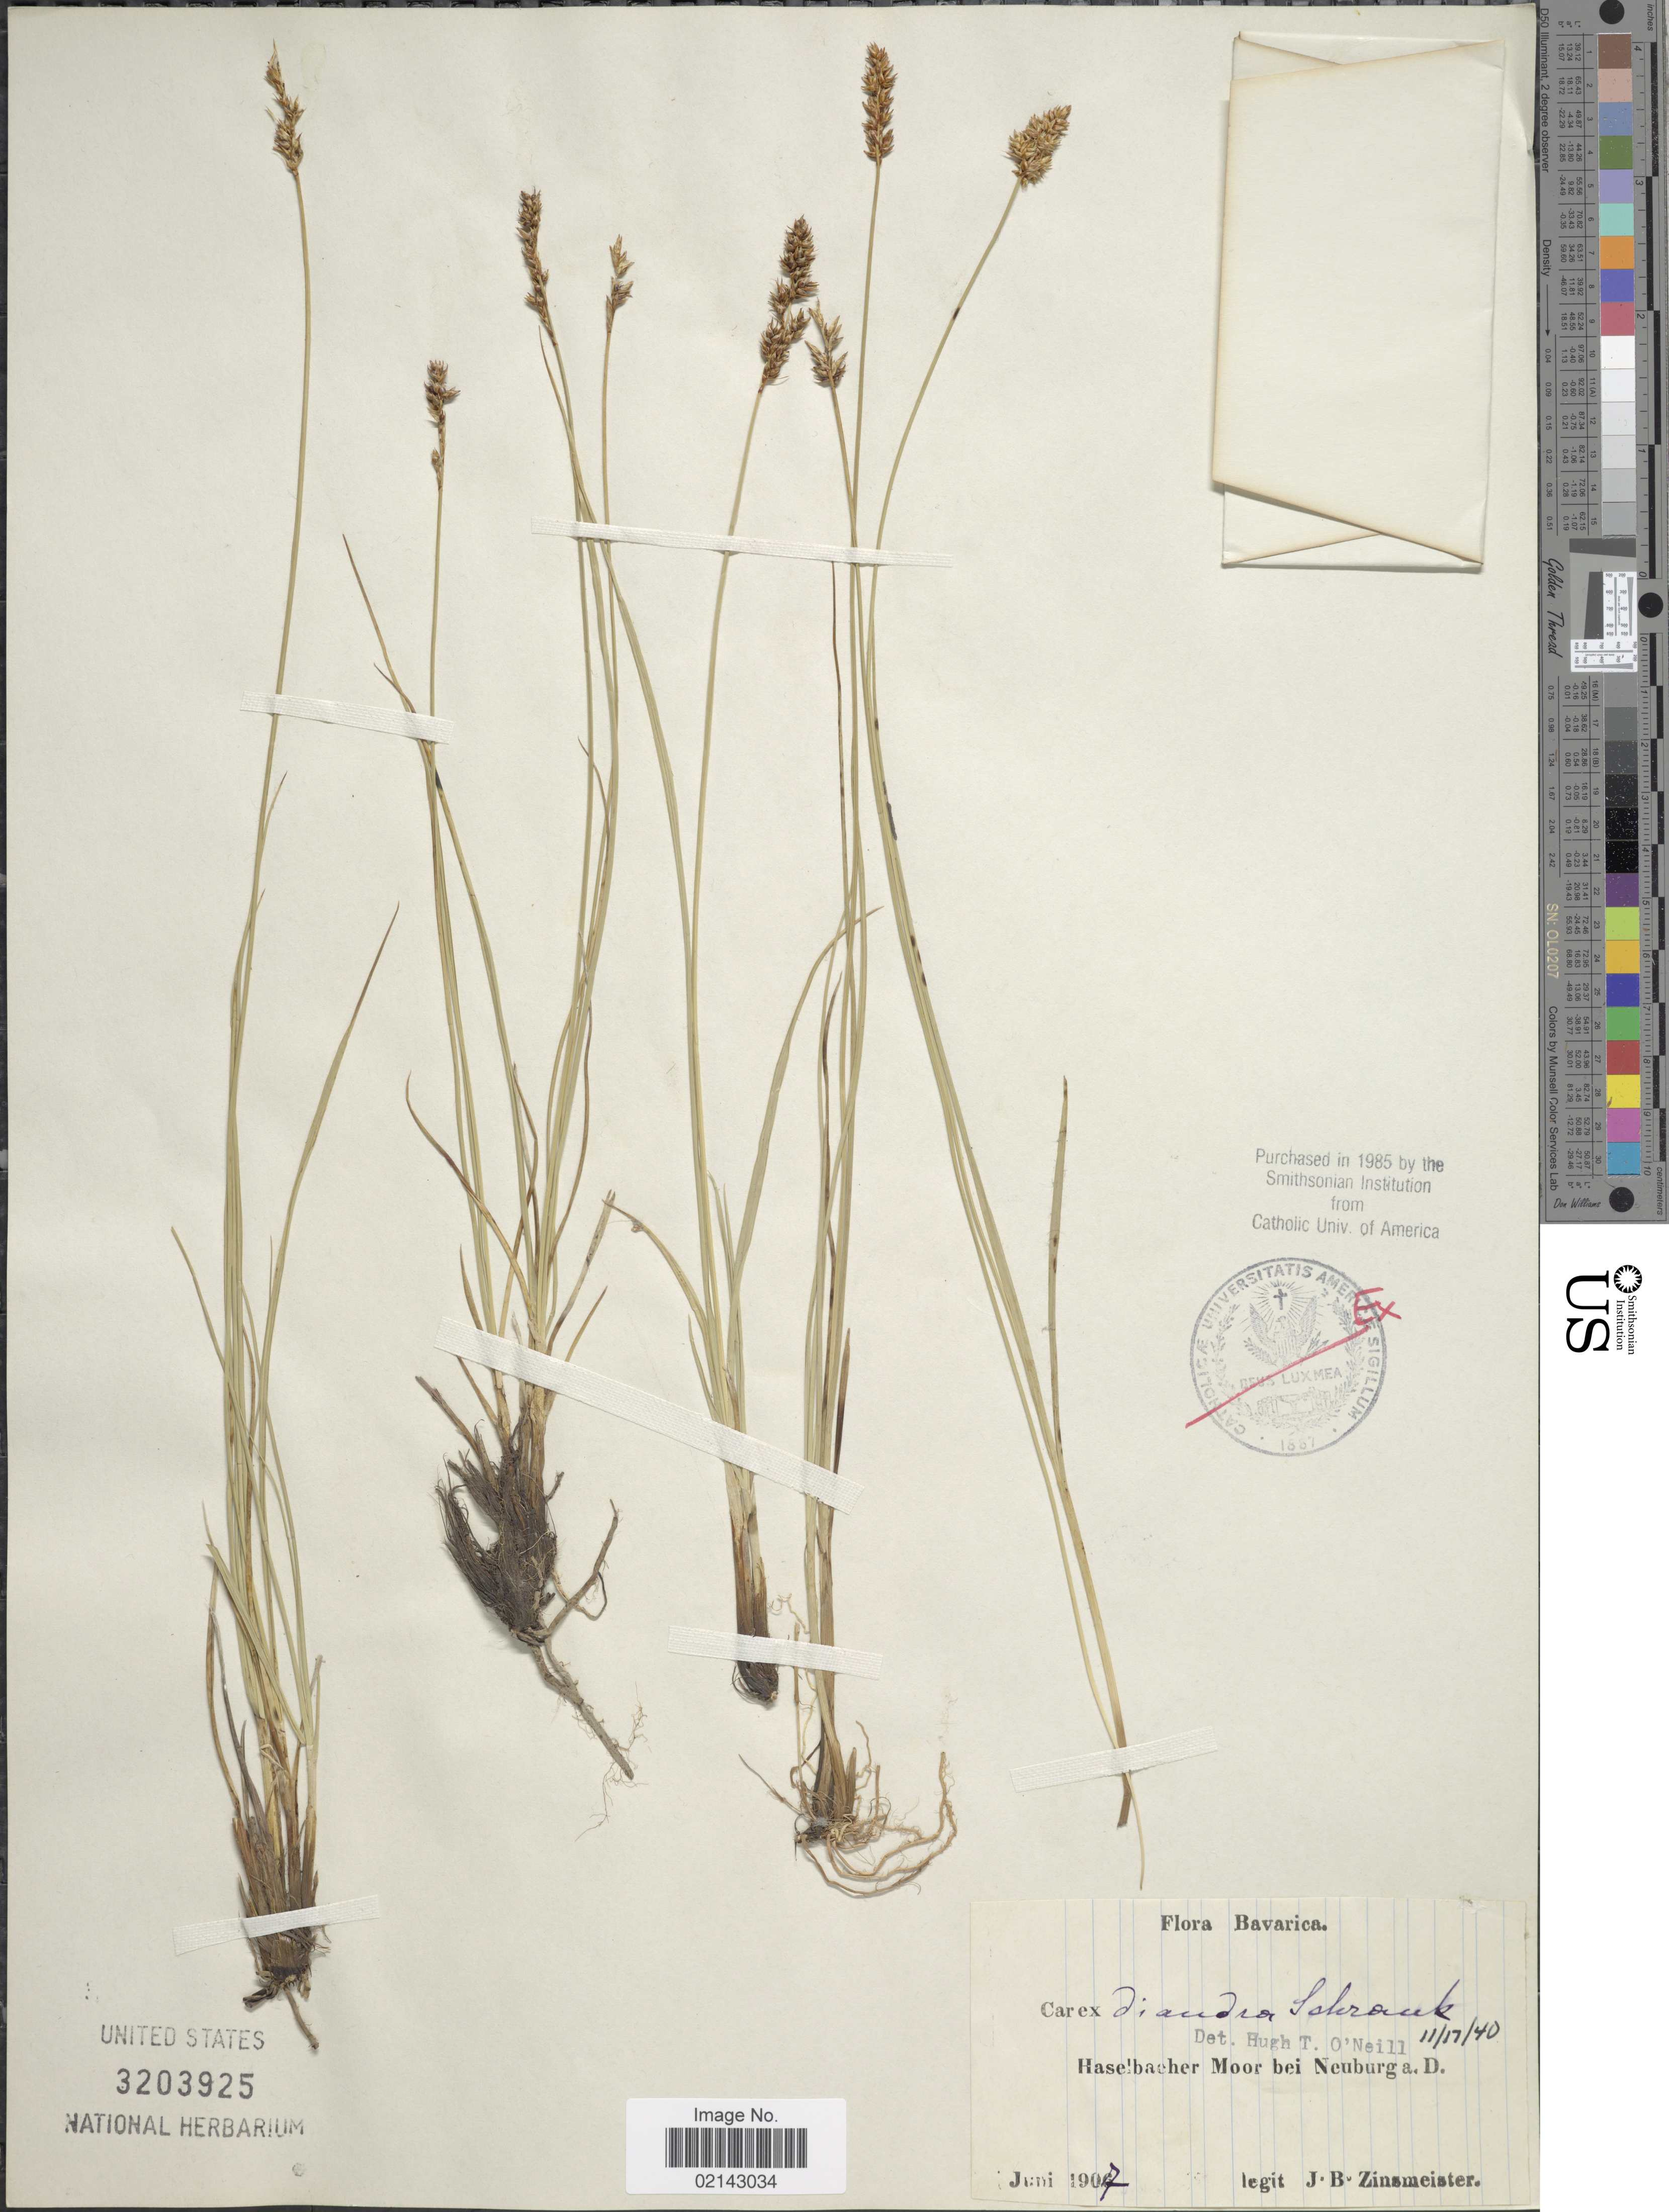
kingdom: Plantae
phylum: Tracheophyta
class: Liliopsida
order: Poales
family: Cyperaceae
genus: Carex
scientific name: Carex diandra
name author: Schrank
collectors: J. Zinsmeister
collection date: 1907-06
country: Germany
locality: Bavarica, Haselbacher Moor bei Neuburg a. D.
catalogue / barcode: US 3203925